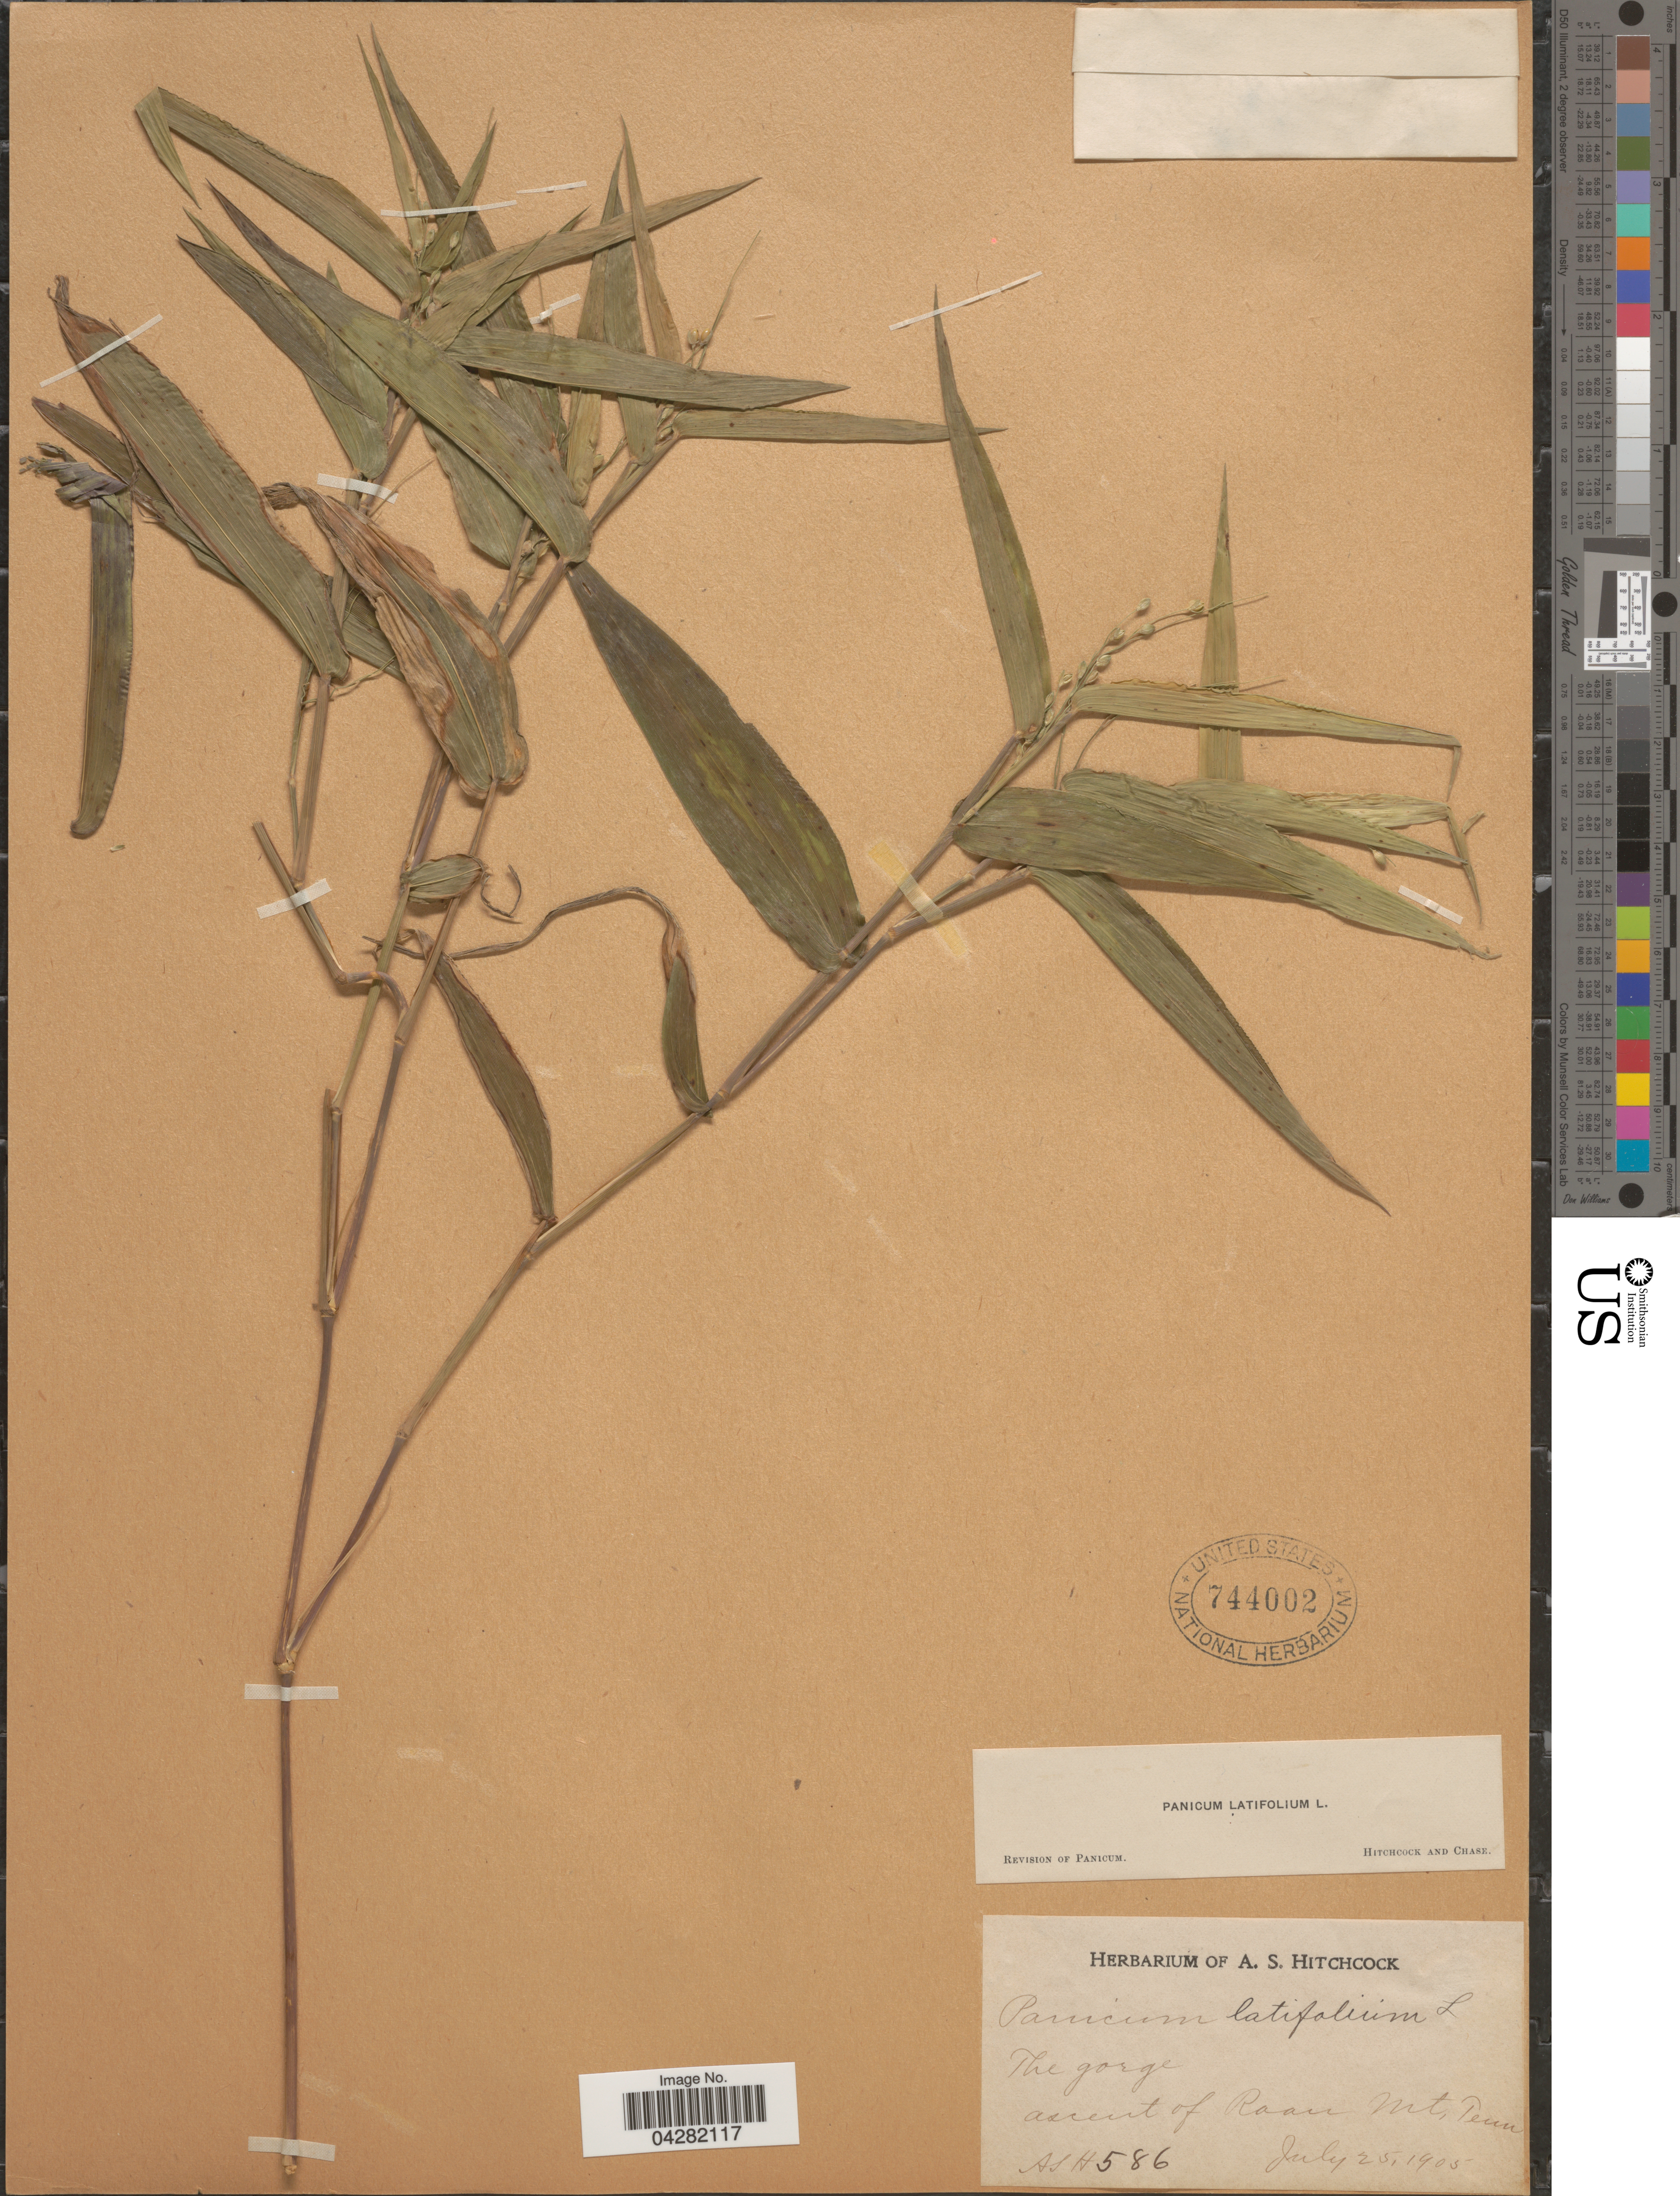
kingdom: Plantae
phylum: Tracheophyta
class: Liliopsida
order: Poales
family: Poaceae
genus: Dichanthelium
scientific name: Dichanthelium latifolium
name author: (L.) Harvill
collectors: A. S. Hitchcock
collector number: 586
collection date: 1905-07-25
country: United States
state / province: Tennessee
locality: The gorge. Ascent of Roan Mt.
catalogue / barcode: US 744002